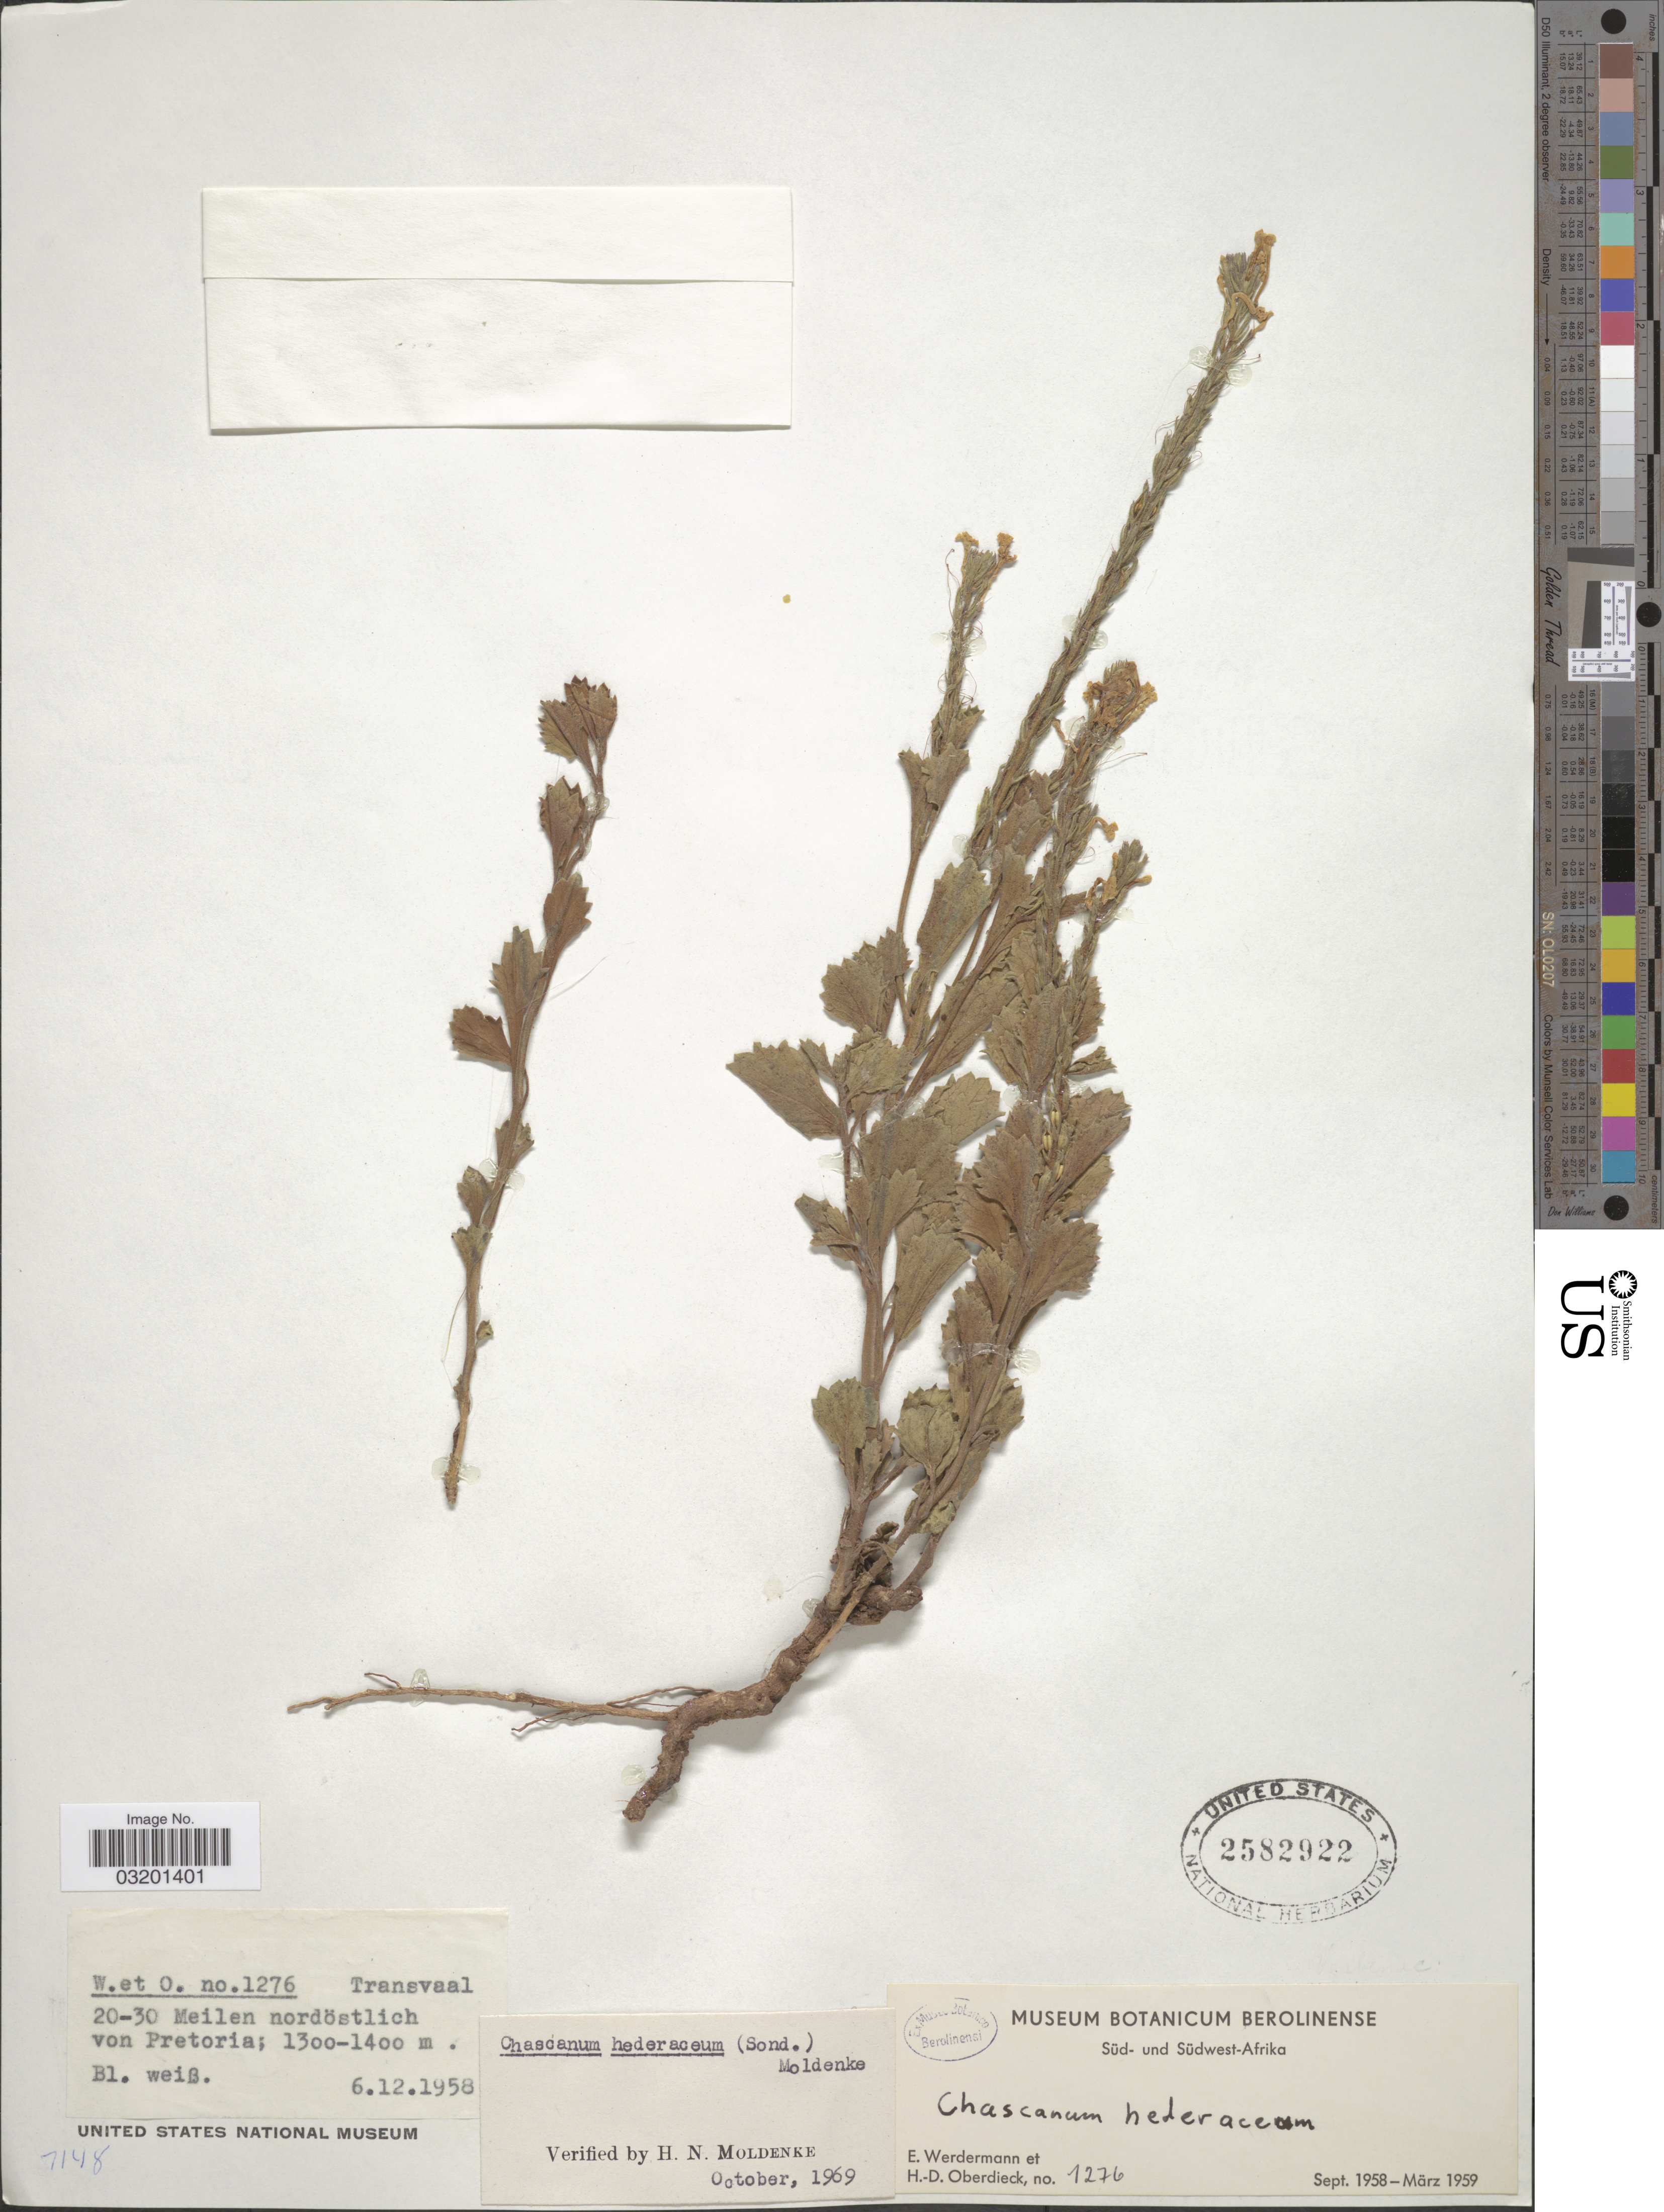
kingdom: Plantae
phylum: Tracheophyta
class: Magnoliopsida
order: Lamiales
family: Verbenaceae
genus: Chascanum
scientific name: Chascanum hederaceum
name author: (Sond.) Moldenke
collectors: E. Wedermann & H. Oberdieck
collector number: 1276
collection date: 1958-12-06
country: South Africa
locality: Transvaal, 20-30 Meilen nordöstlich von Pretoria.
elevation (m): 1300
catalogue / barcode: US 2582922